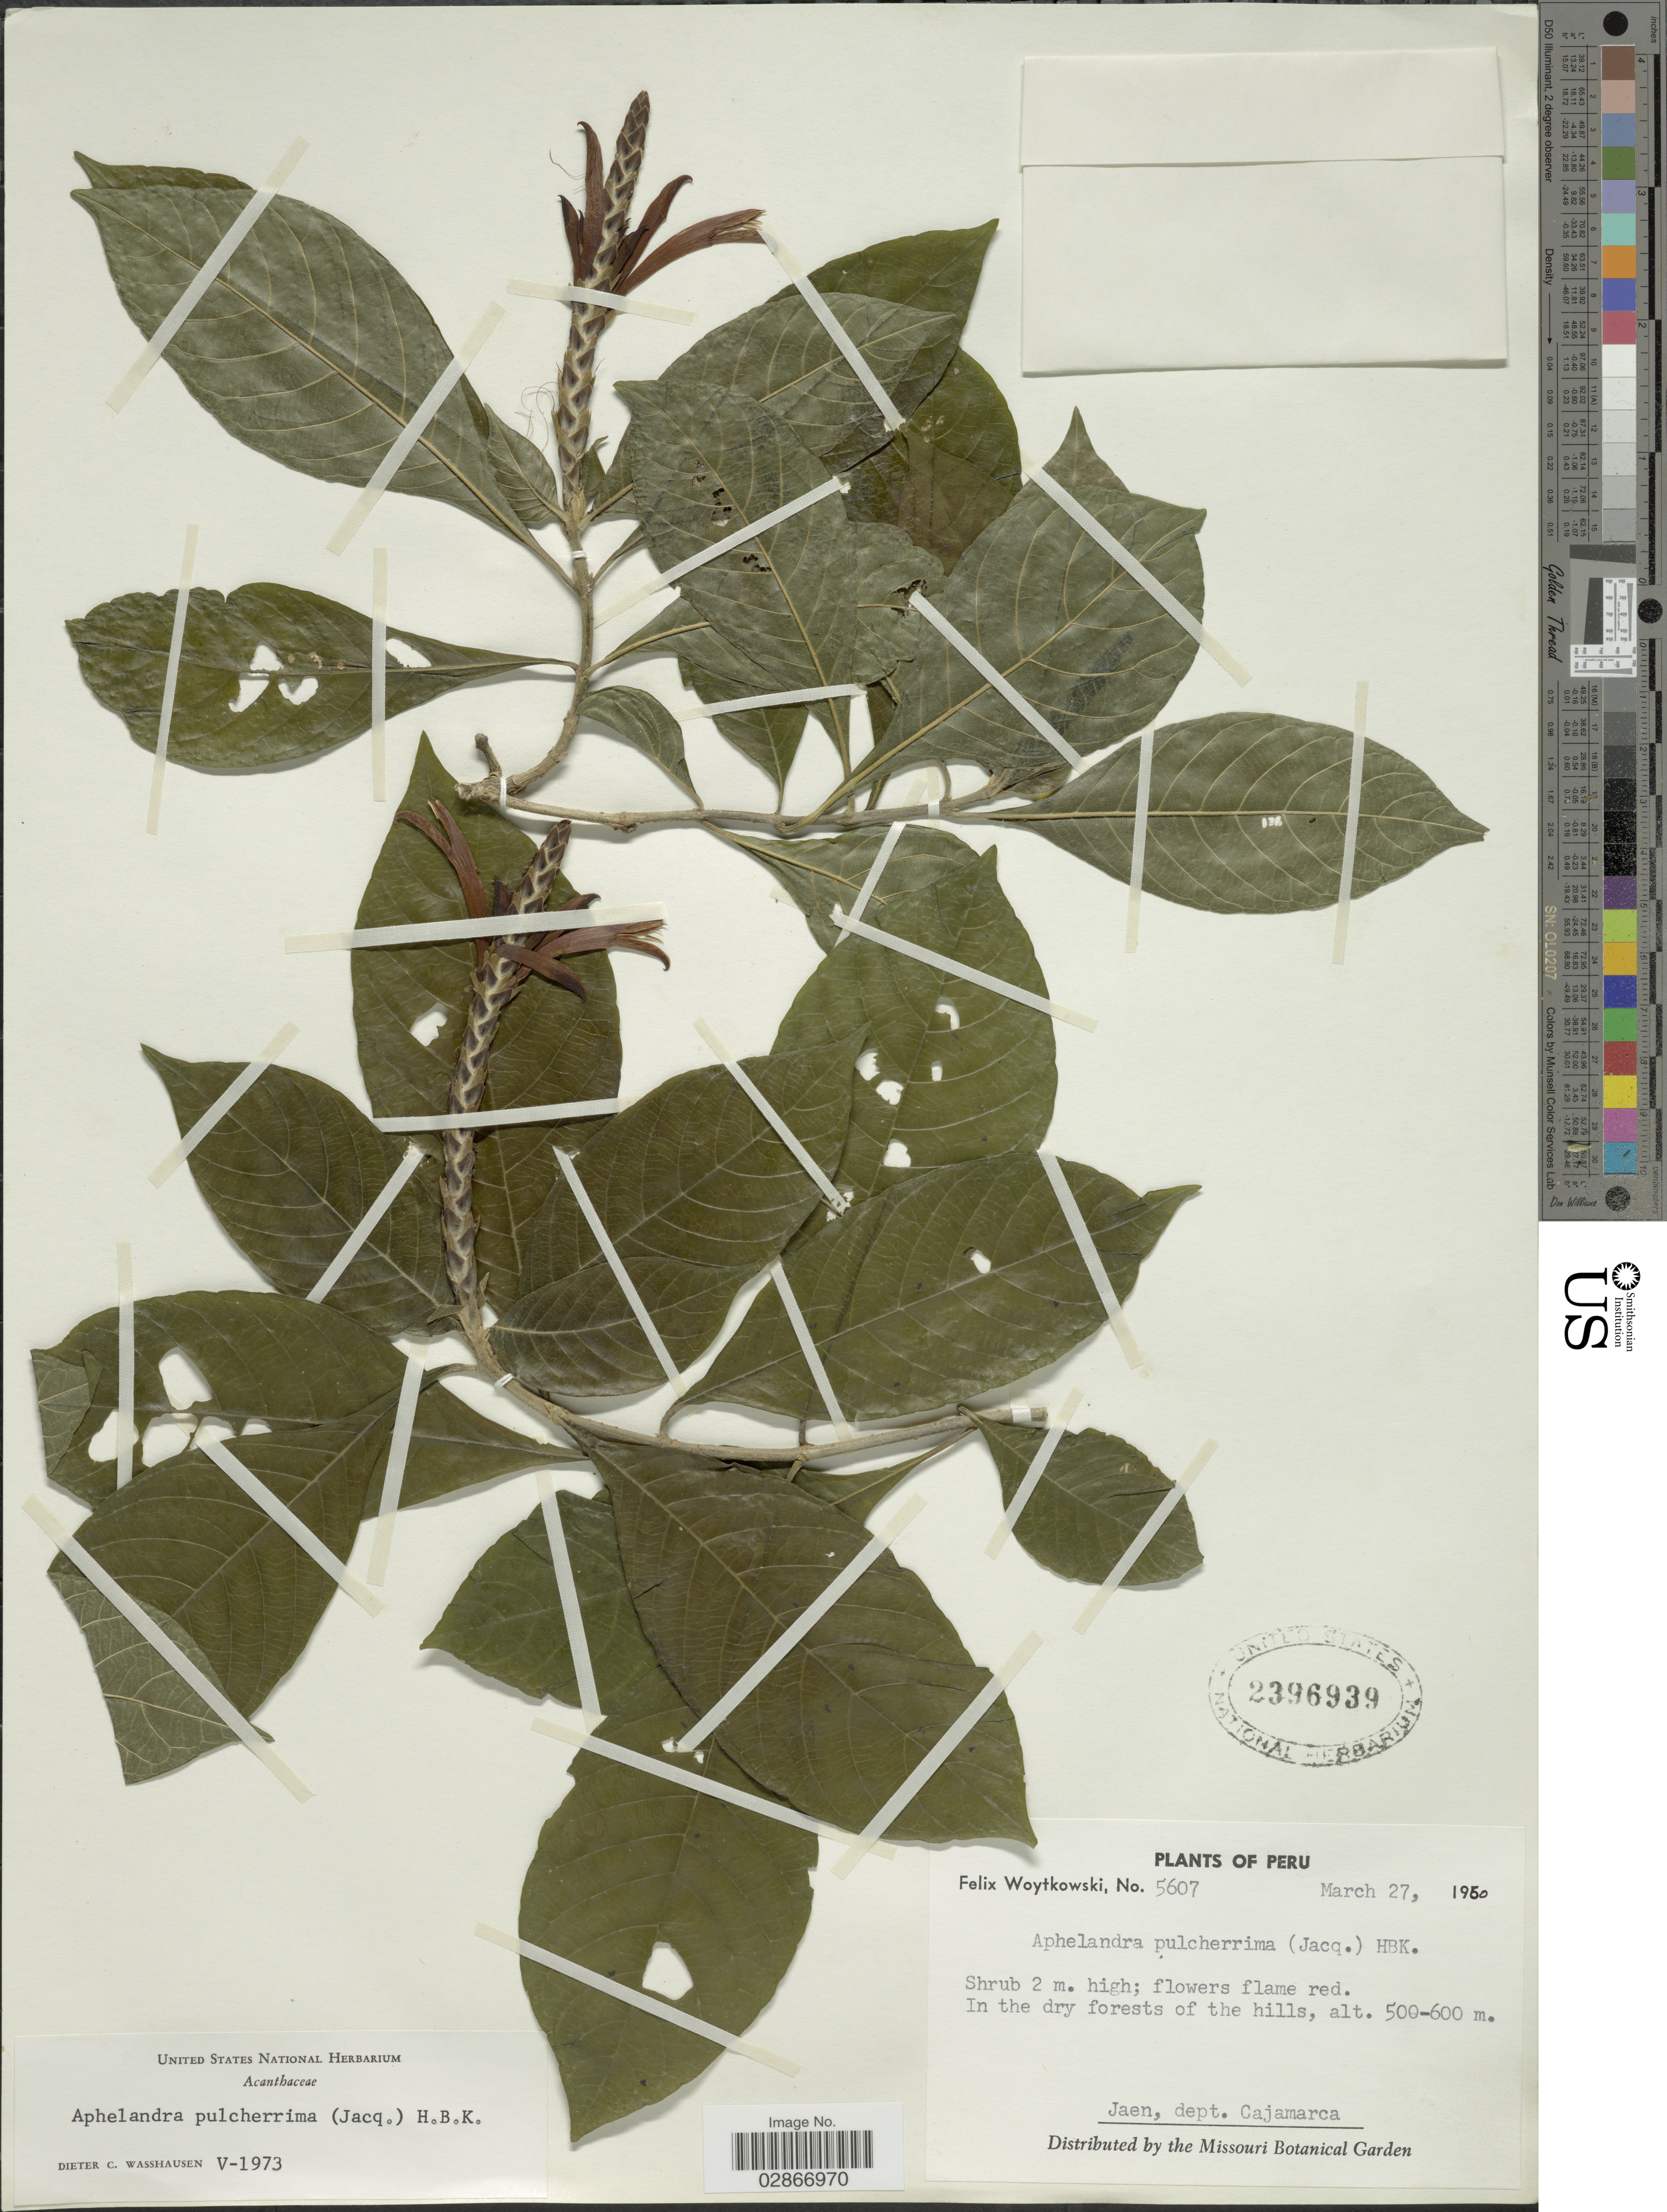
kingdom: Plantae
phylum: Tracheophyta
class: Magnoliopsida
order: Lamiales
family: Acanthaceae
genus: Aphelandra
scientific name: Aphelandra glabrata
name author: Willd. ex Nees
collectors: F. Woytkowski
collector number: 5607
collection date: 1950-03-27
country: Peru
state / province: Cajamarca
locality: Jaen, dept. Cajamarca.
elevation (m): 500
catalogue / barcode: US 2396939